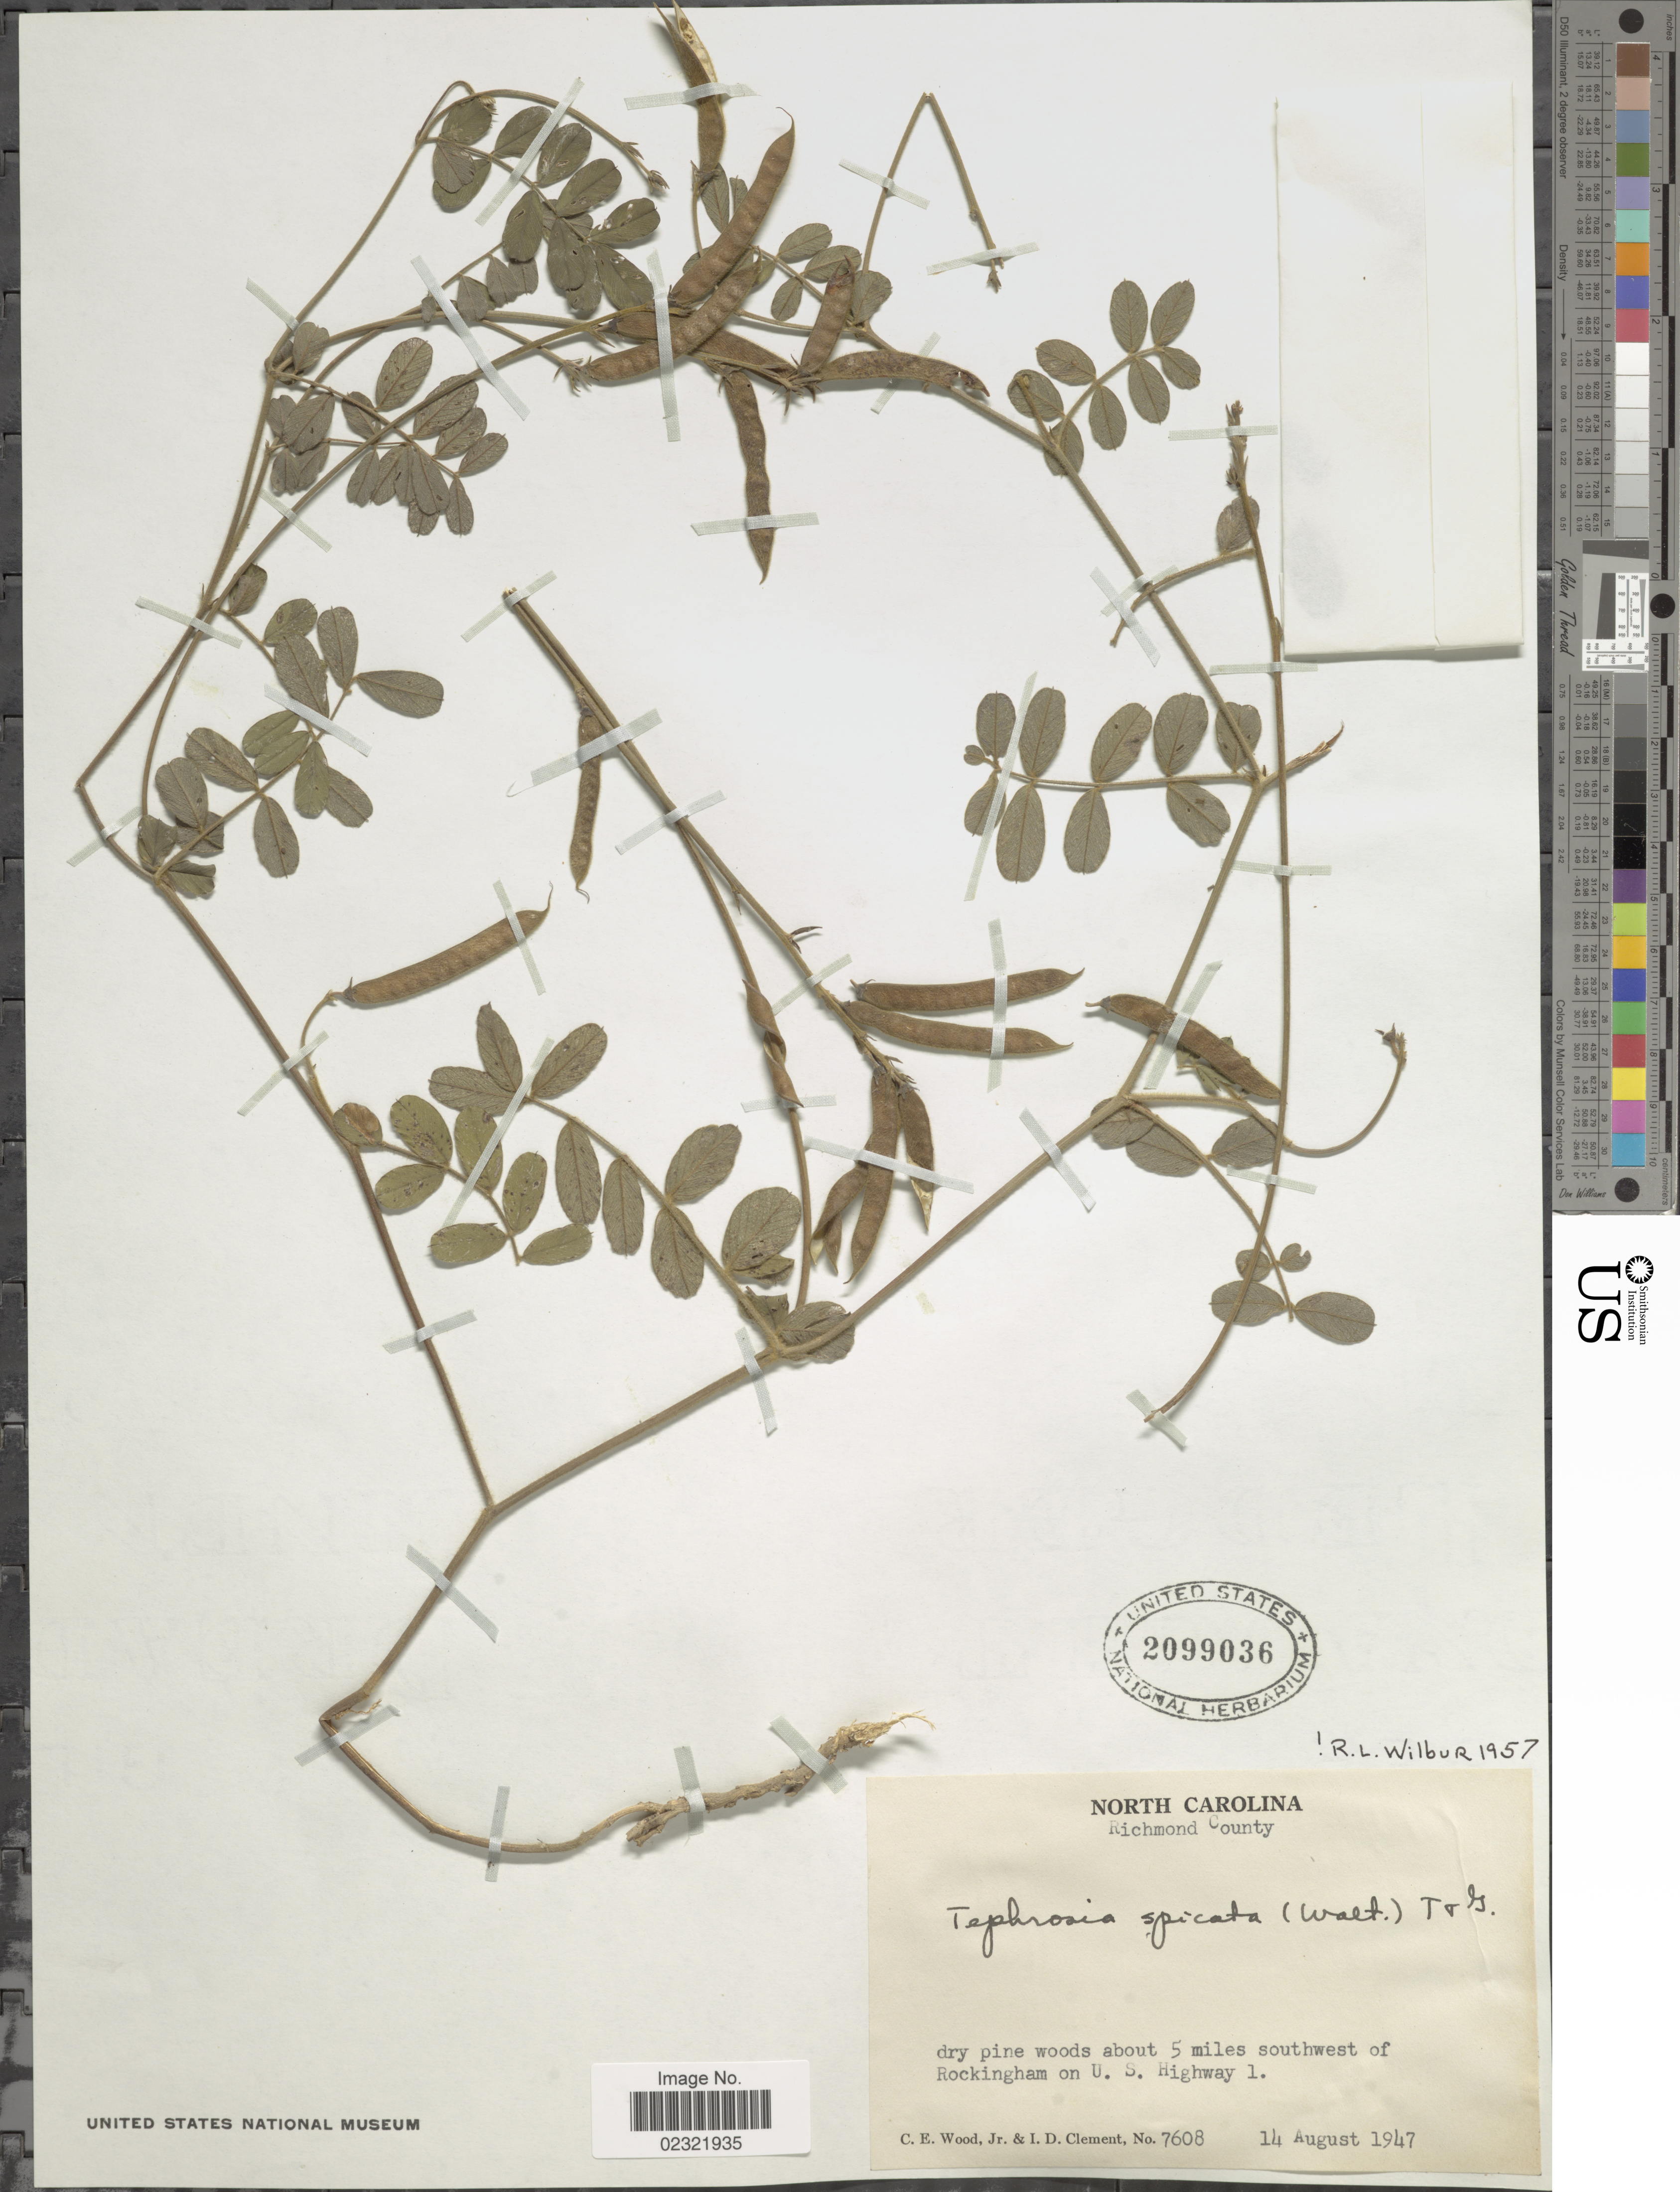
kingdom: Plantae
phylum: Tracheophyta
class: Magnoliopsida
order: Fabales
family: Fabaceae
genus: Tephrosia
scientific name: Tephrosia spicata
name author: (Walter) Torr. & A. Gray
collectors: C. Wood & I. Clement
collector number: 7608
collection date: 1947-08-14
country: United States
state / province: North Carolina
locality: Richmond Coutny, dry pine woods about 5 miles southwest of Rockingham on U.S. Highway 1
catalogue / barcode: US 2099036